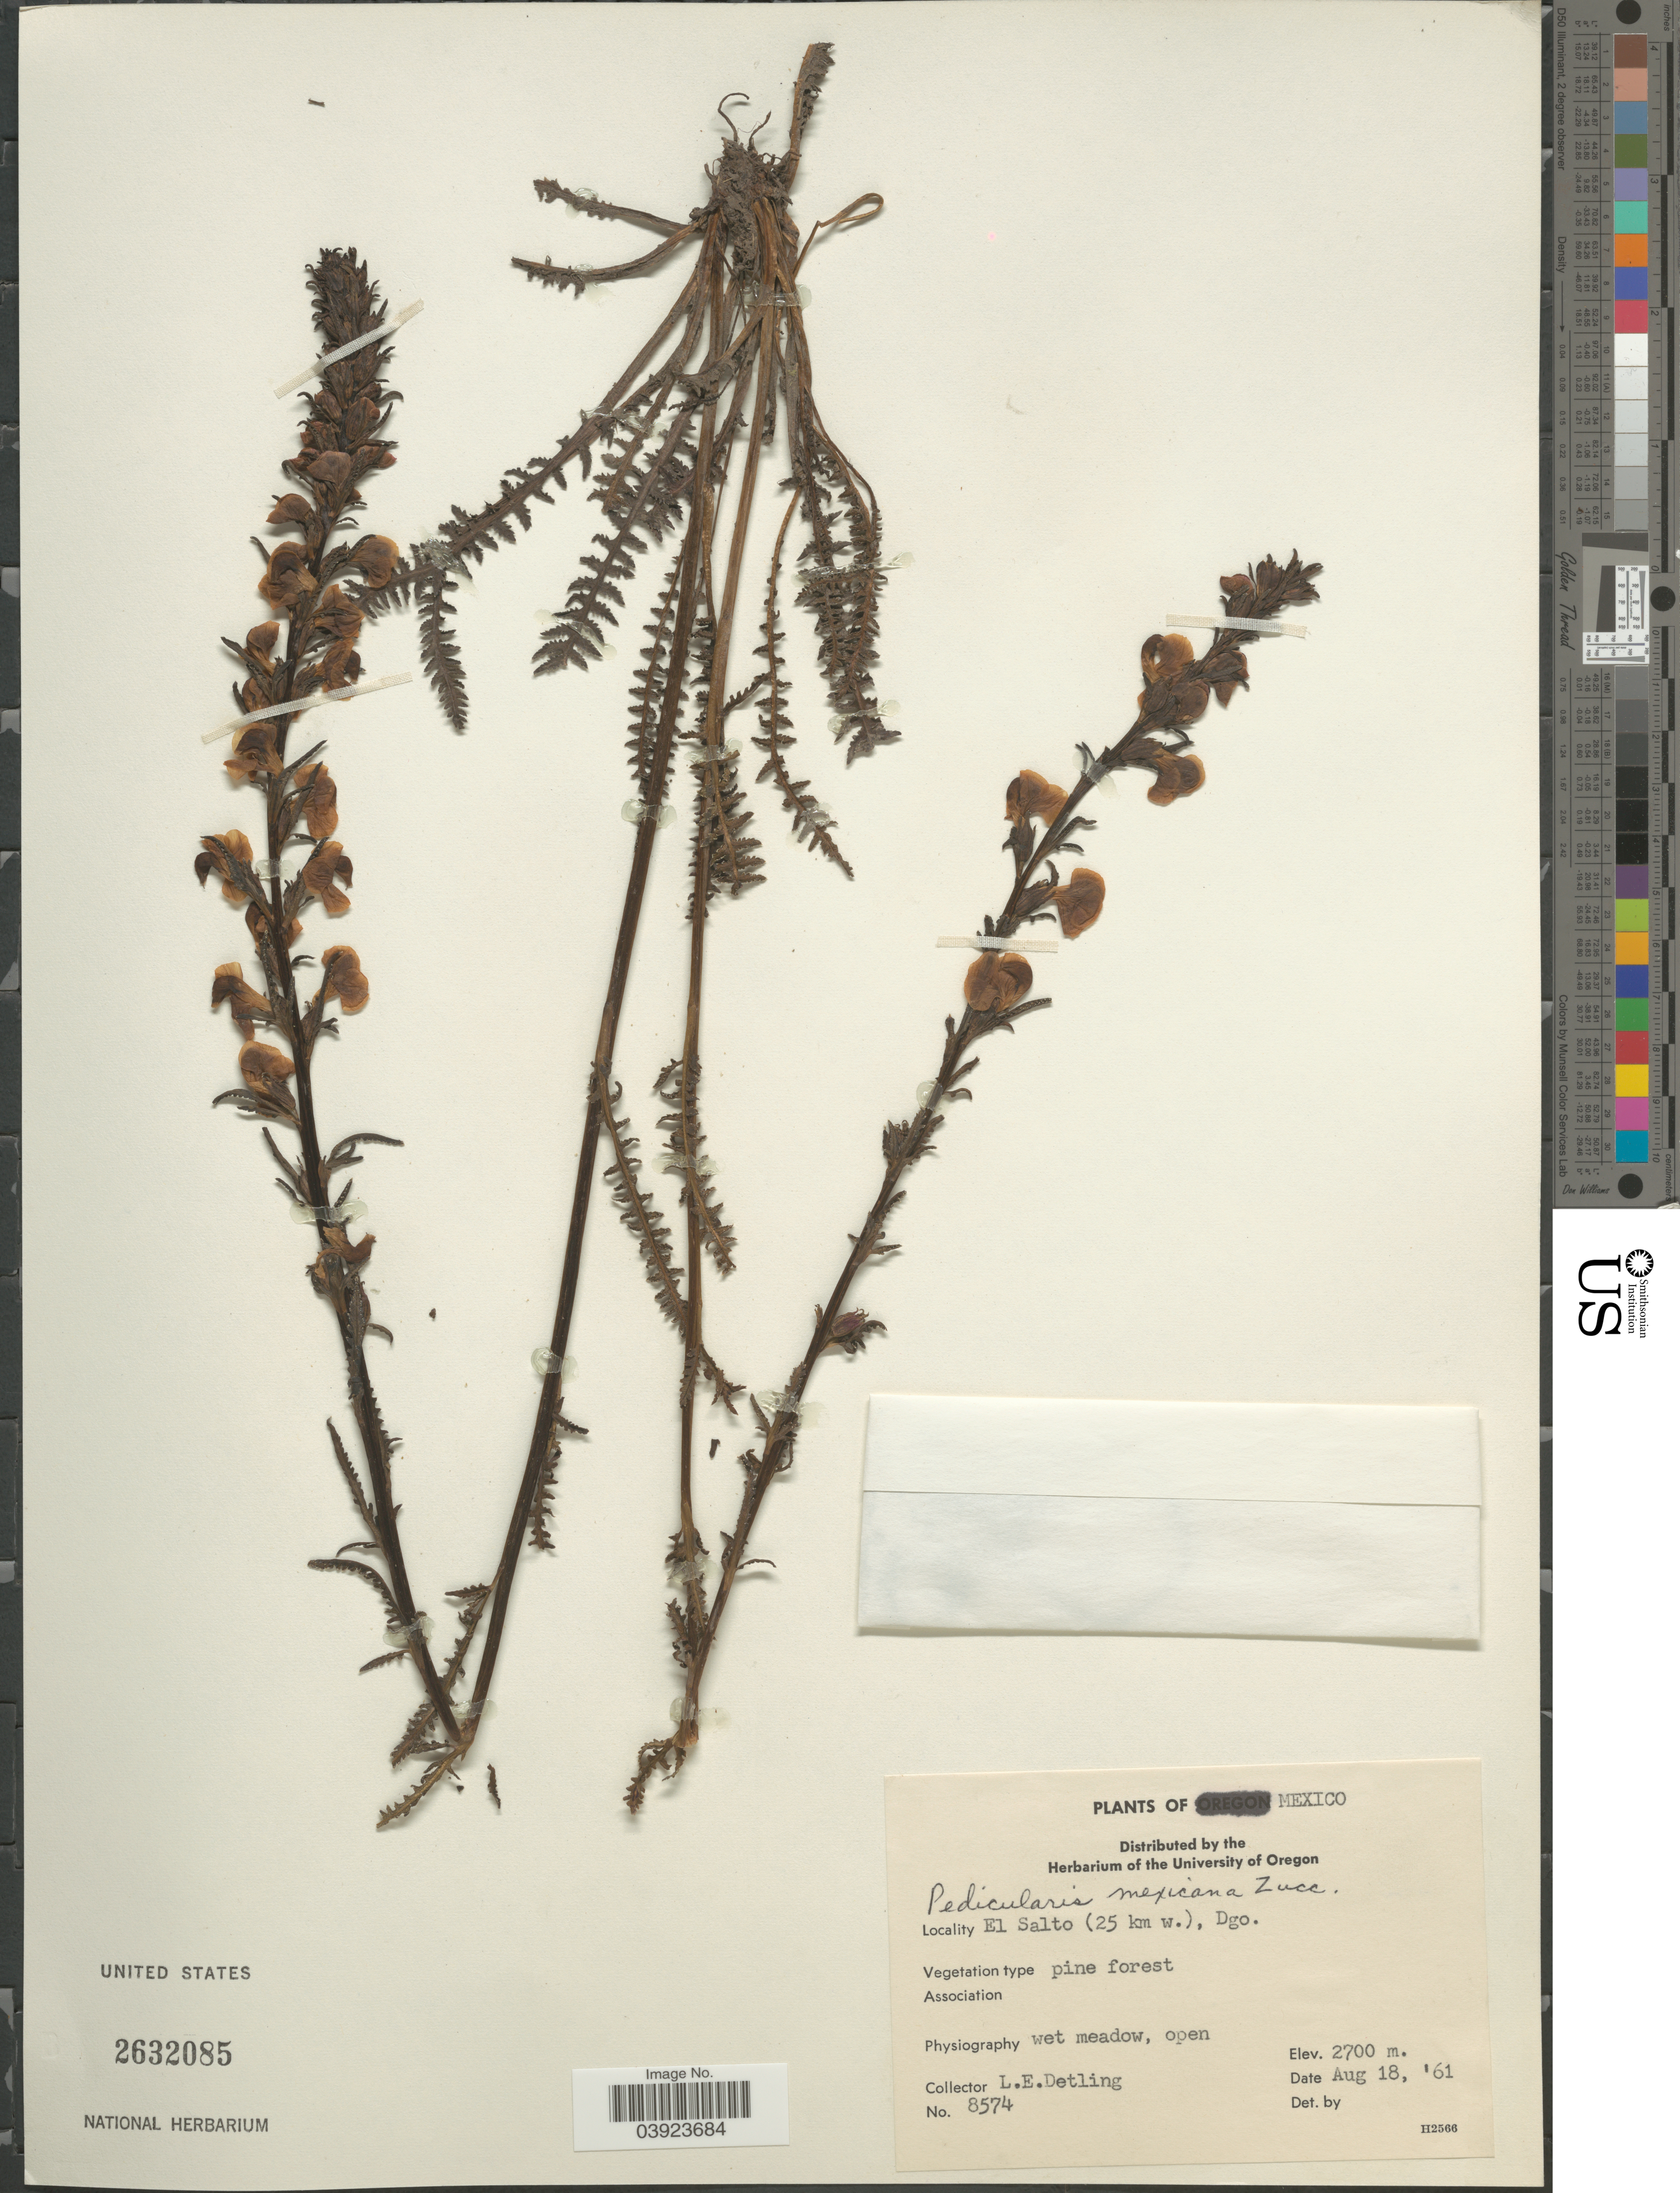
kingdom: Plantae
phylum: Tracheophyta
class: Magnoliopsida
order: Lamiales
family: Orobanchaceae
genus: Pedicularis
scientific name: Pedicularis mexicana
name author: Zucc. ex Bunge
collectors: L. E. Detling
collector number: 8574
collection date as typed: Transcribed d/m/y: 18/8/61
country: Mexico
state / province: Durango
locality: El Salto (25 km w.), Dgo.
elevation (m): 2700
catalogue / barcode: US 2632085